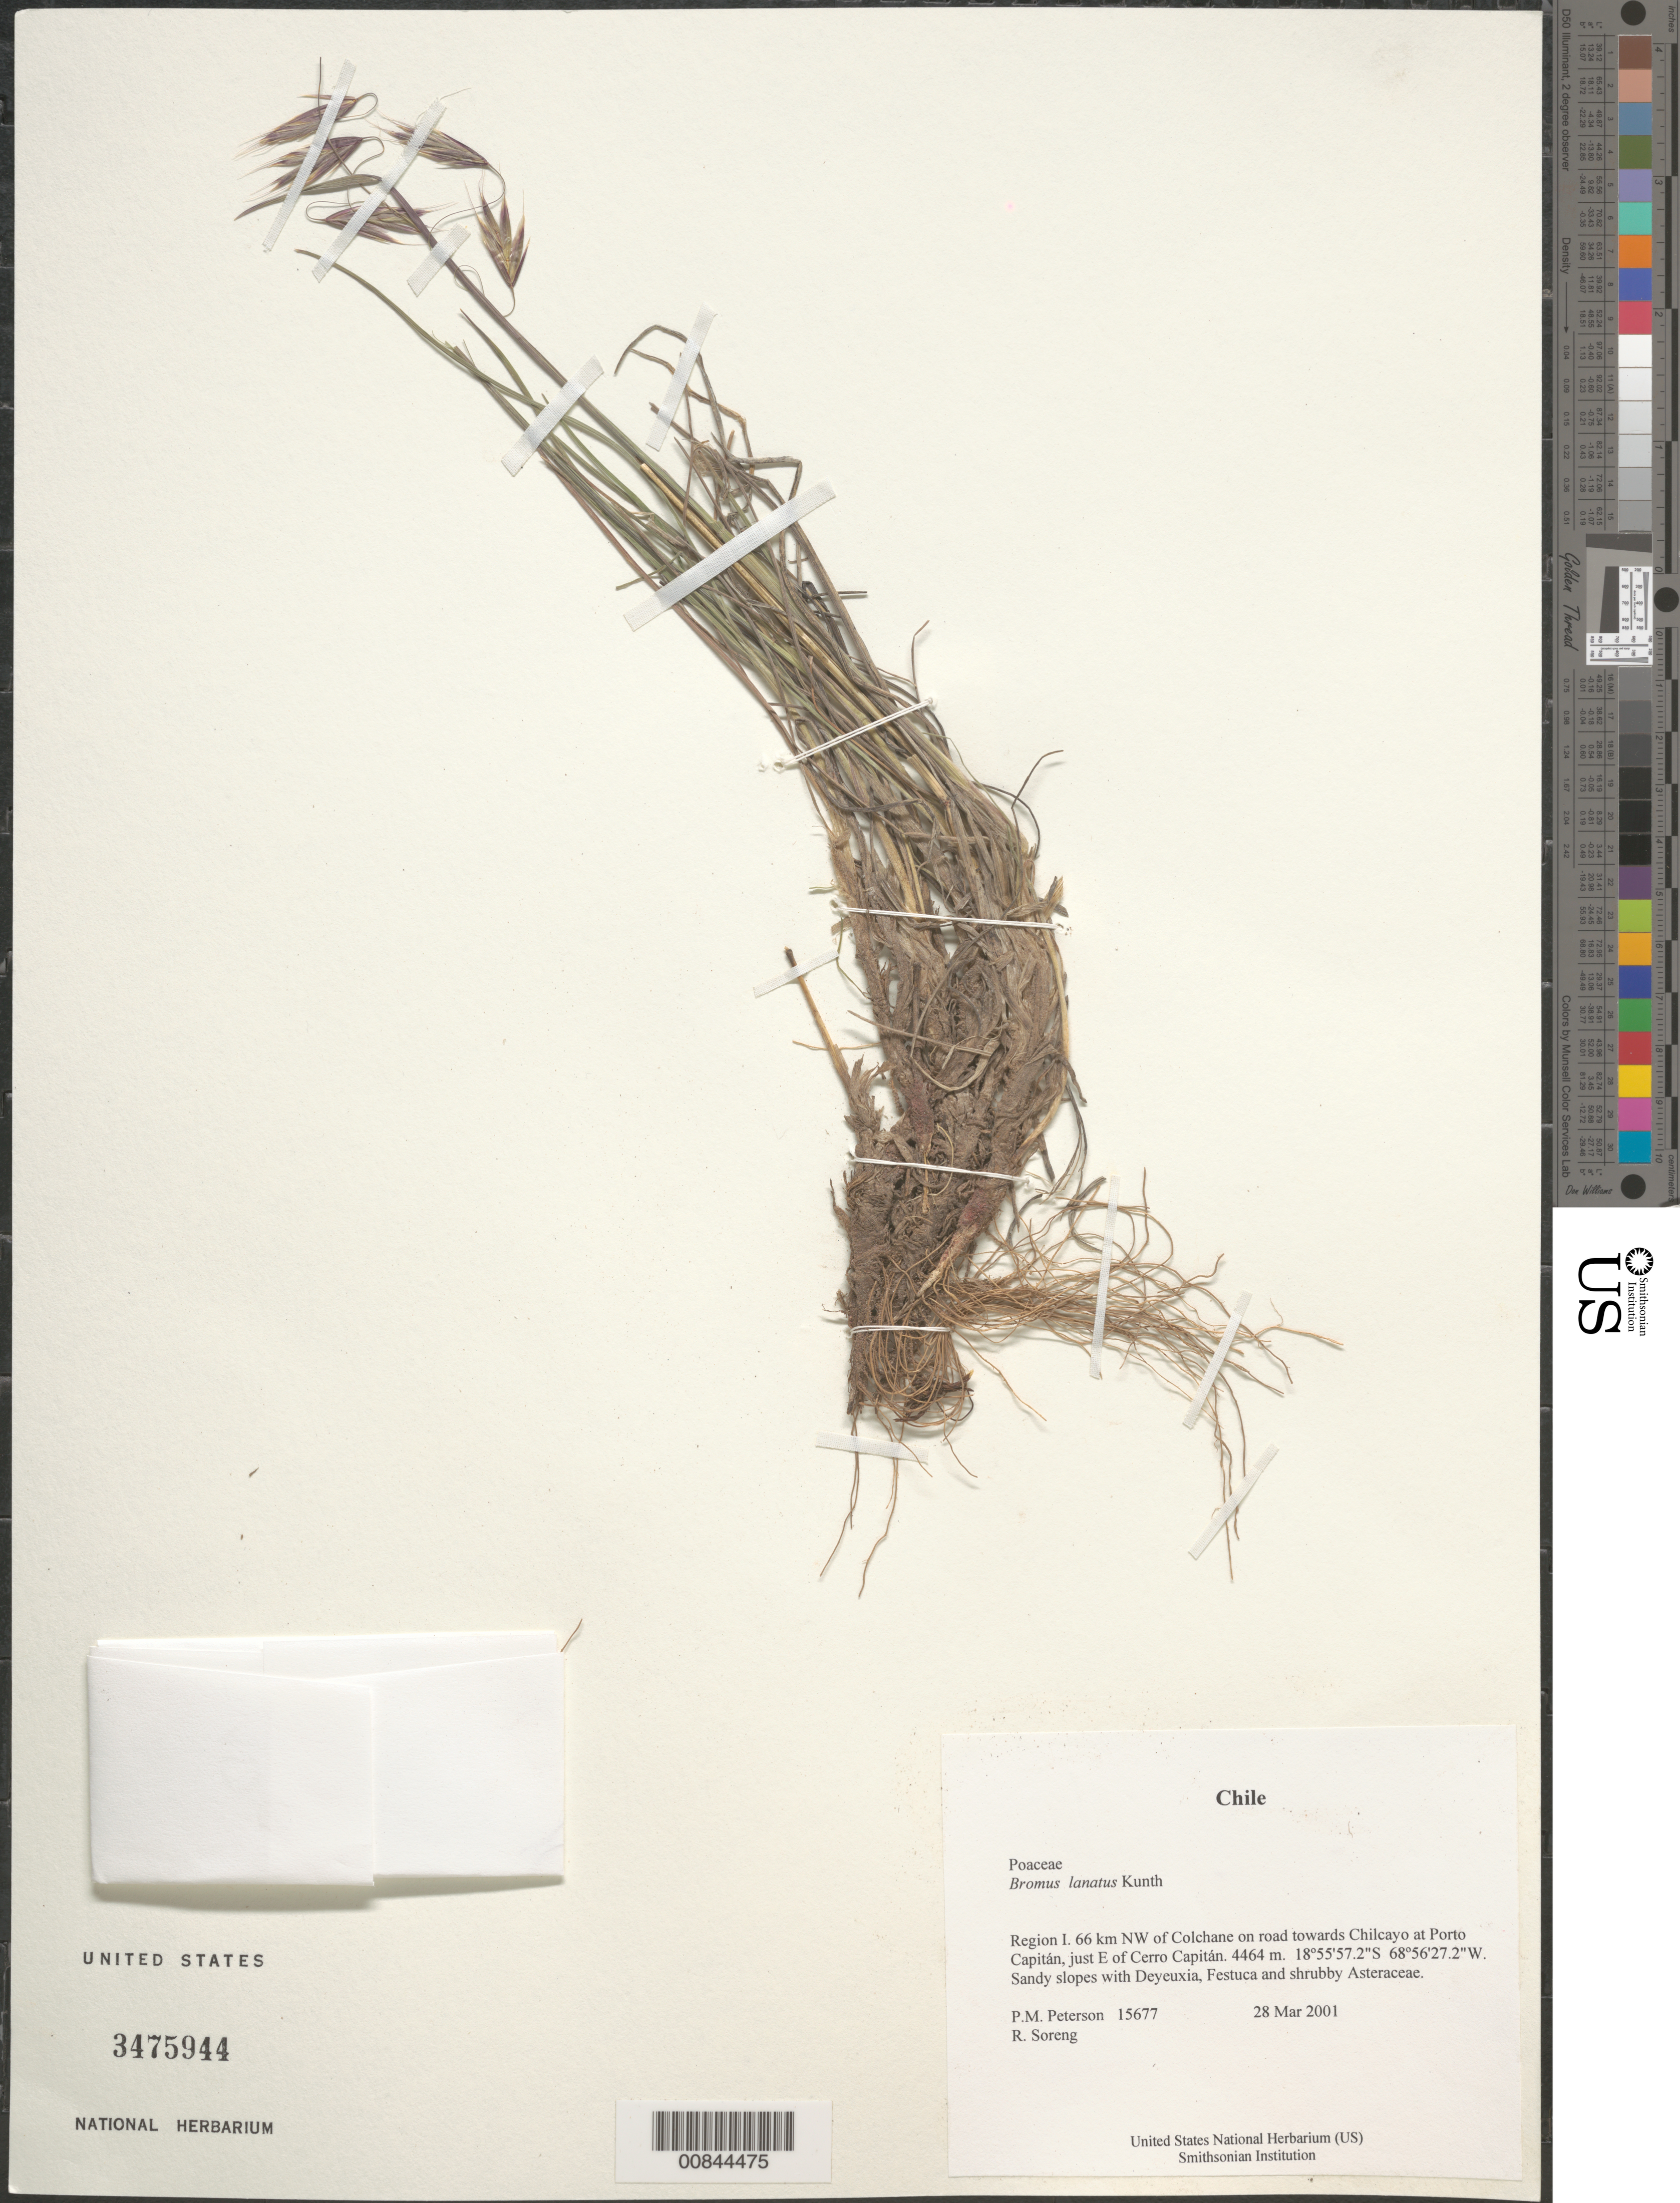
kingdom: Plantae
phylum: Tracheophyta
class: Liliopsida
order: Poales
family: Poaceae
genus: Bromus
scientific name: Bromus lanatus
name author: Kunth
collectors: P. M. Peterson & R. J. Soreng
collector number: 15677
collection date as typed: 28 Mar 2001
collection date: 2001-03-28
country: Chile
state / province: Tarapacá (I)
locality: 66 km NW of Colchane on road towards Chilcayo at Porto Capitán, just E of Cerro Capitán.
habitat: Sandy slopes with Deyeuxia, Festuca and shruby Asteraceae.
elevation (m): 4464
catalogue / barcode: US 3475944